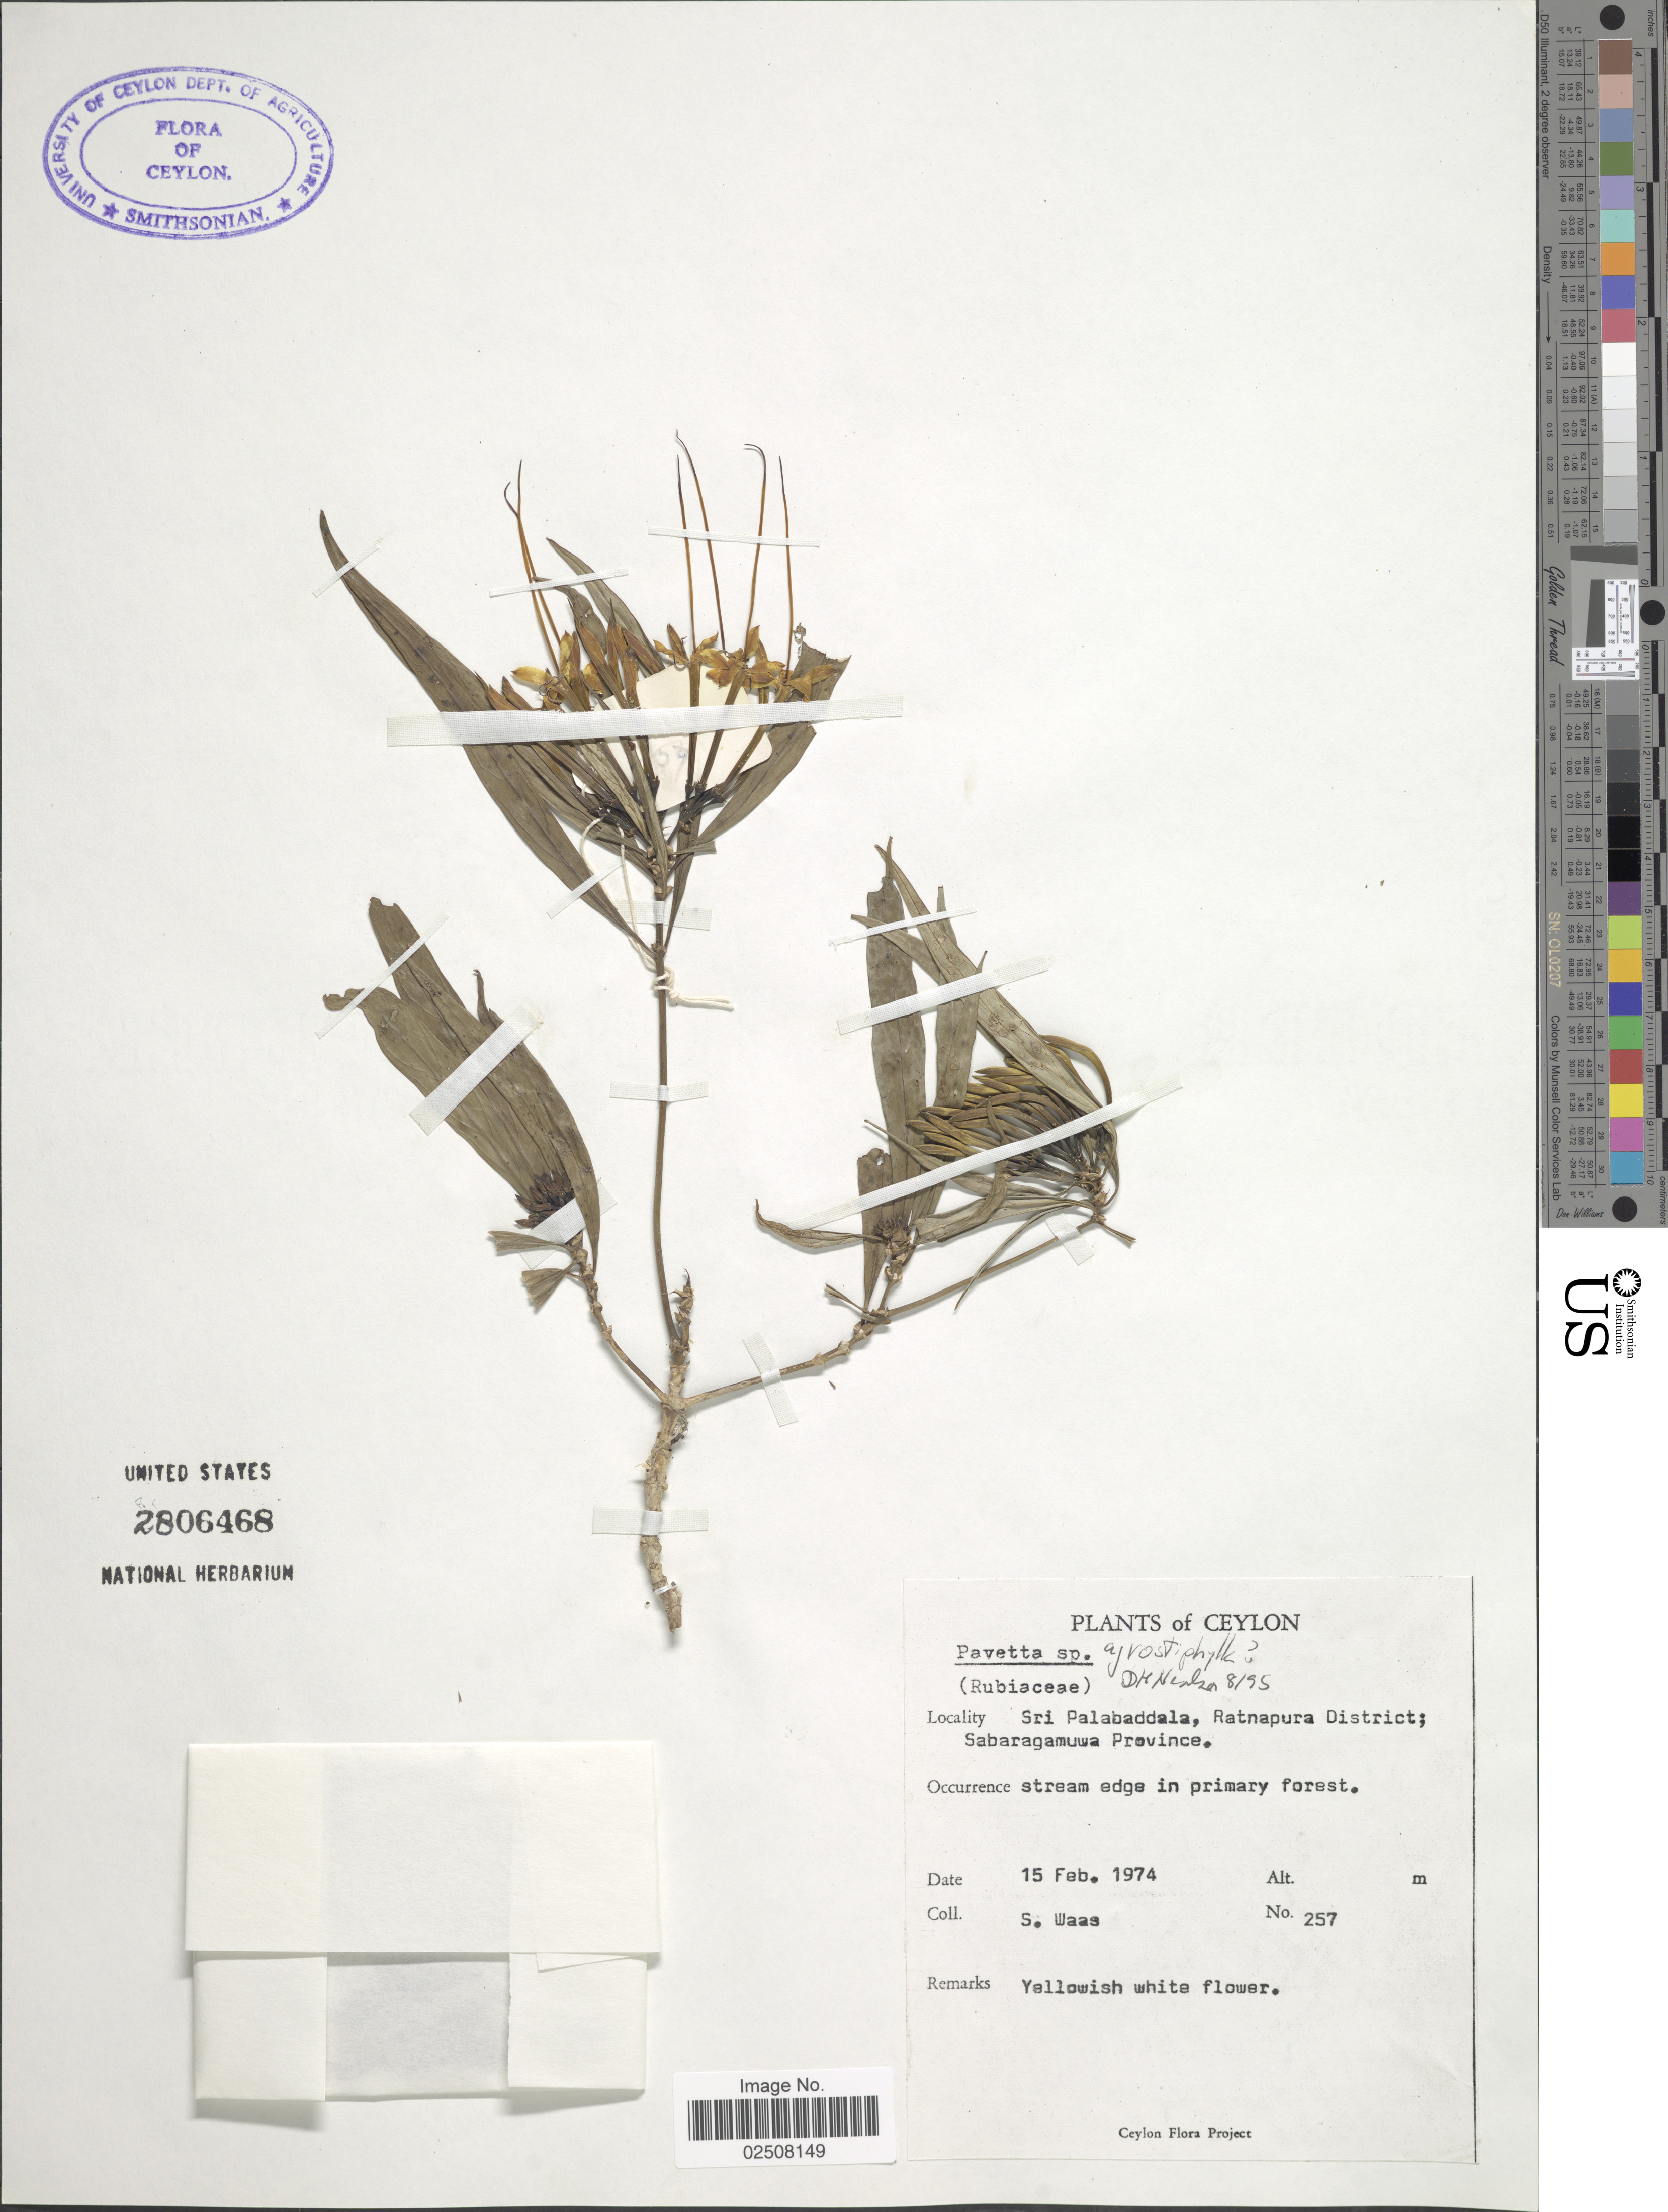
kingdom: Plantae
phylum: Tracheophyta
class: Magnoliopsida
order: Gentianales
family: Rubiaceae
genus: Pavetta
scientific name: Pavetta agrostiphylla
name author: Bremek.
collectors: S. Waas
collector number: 257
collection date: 1974-02-15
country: Sri Lanka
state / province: Sabaragamuwa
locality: Ceylon, Sri Palabaddala, Ratnapura District, stream edge in primary forest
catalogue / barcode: US 2806468